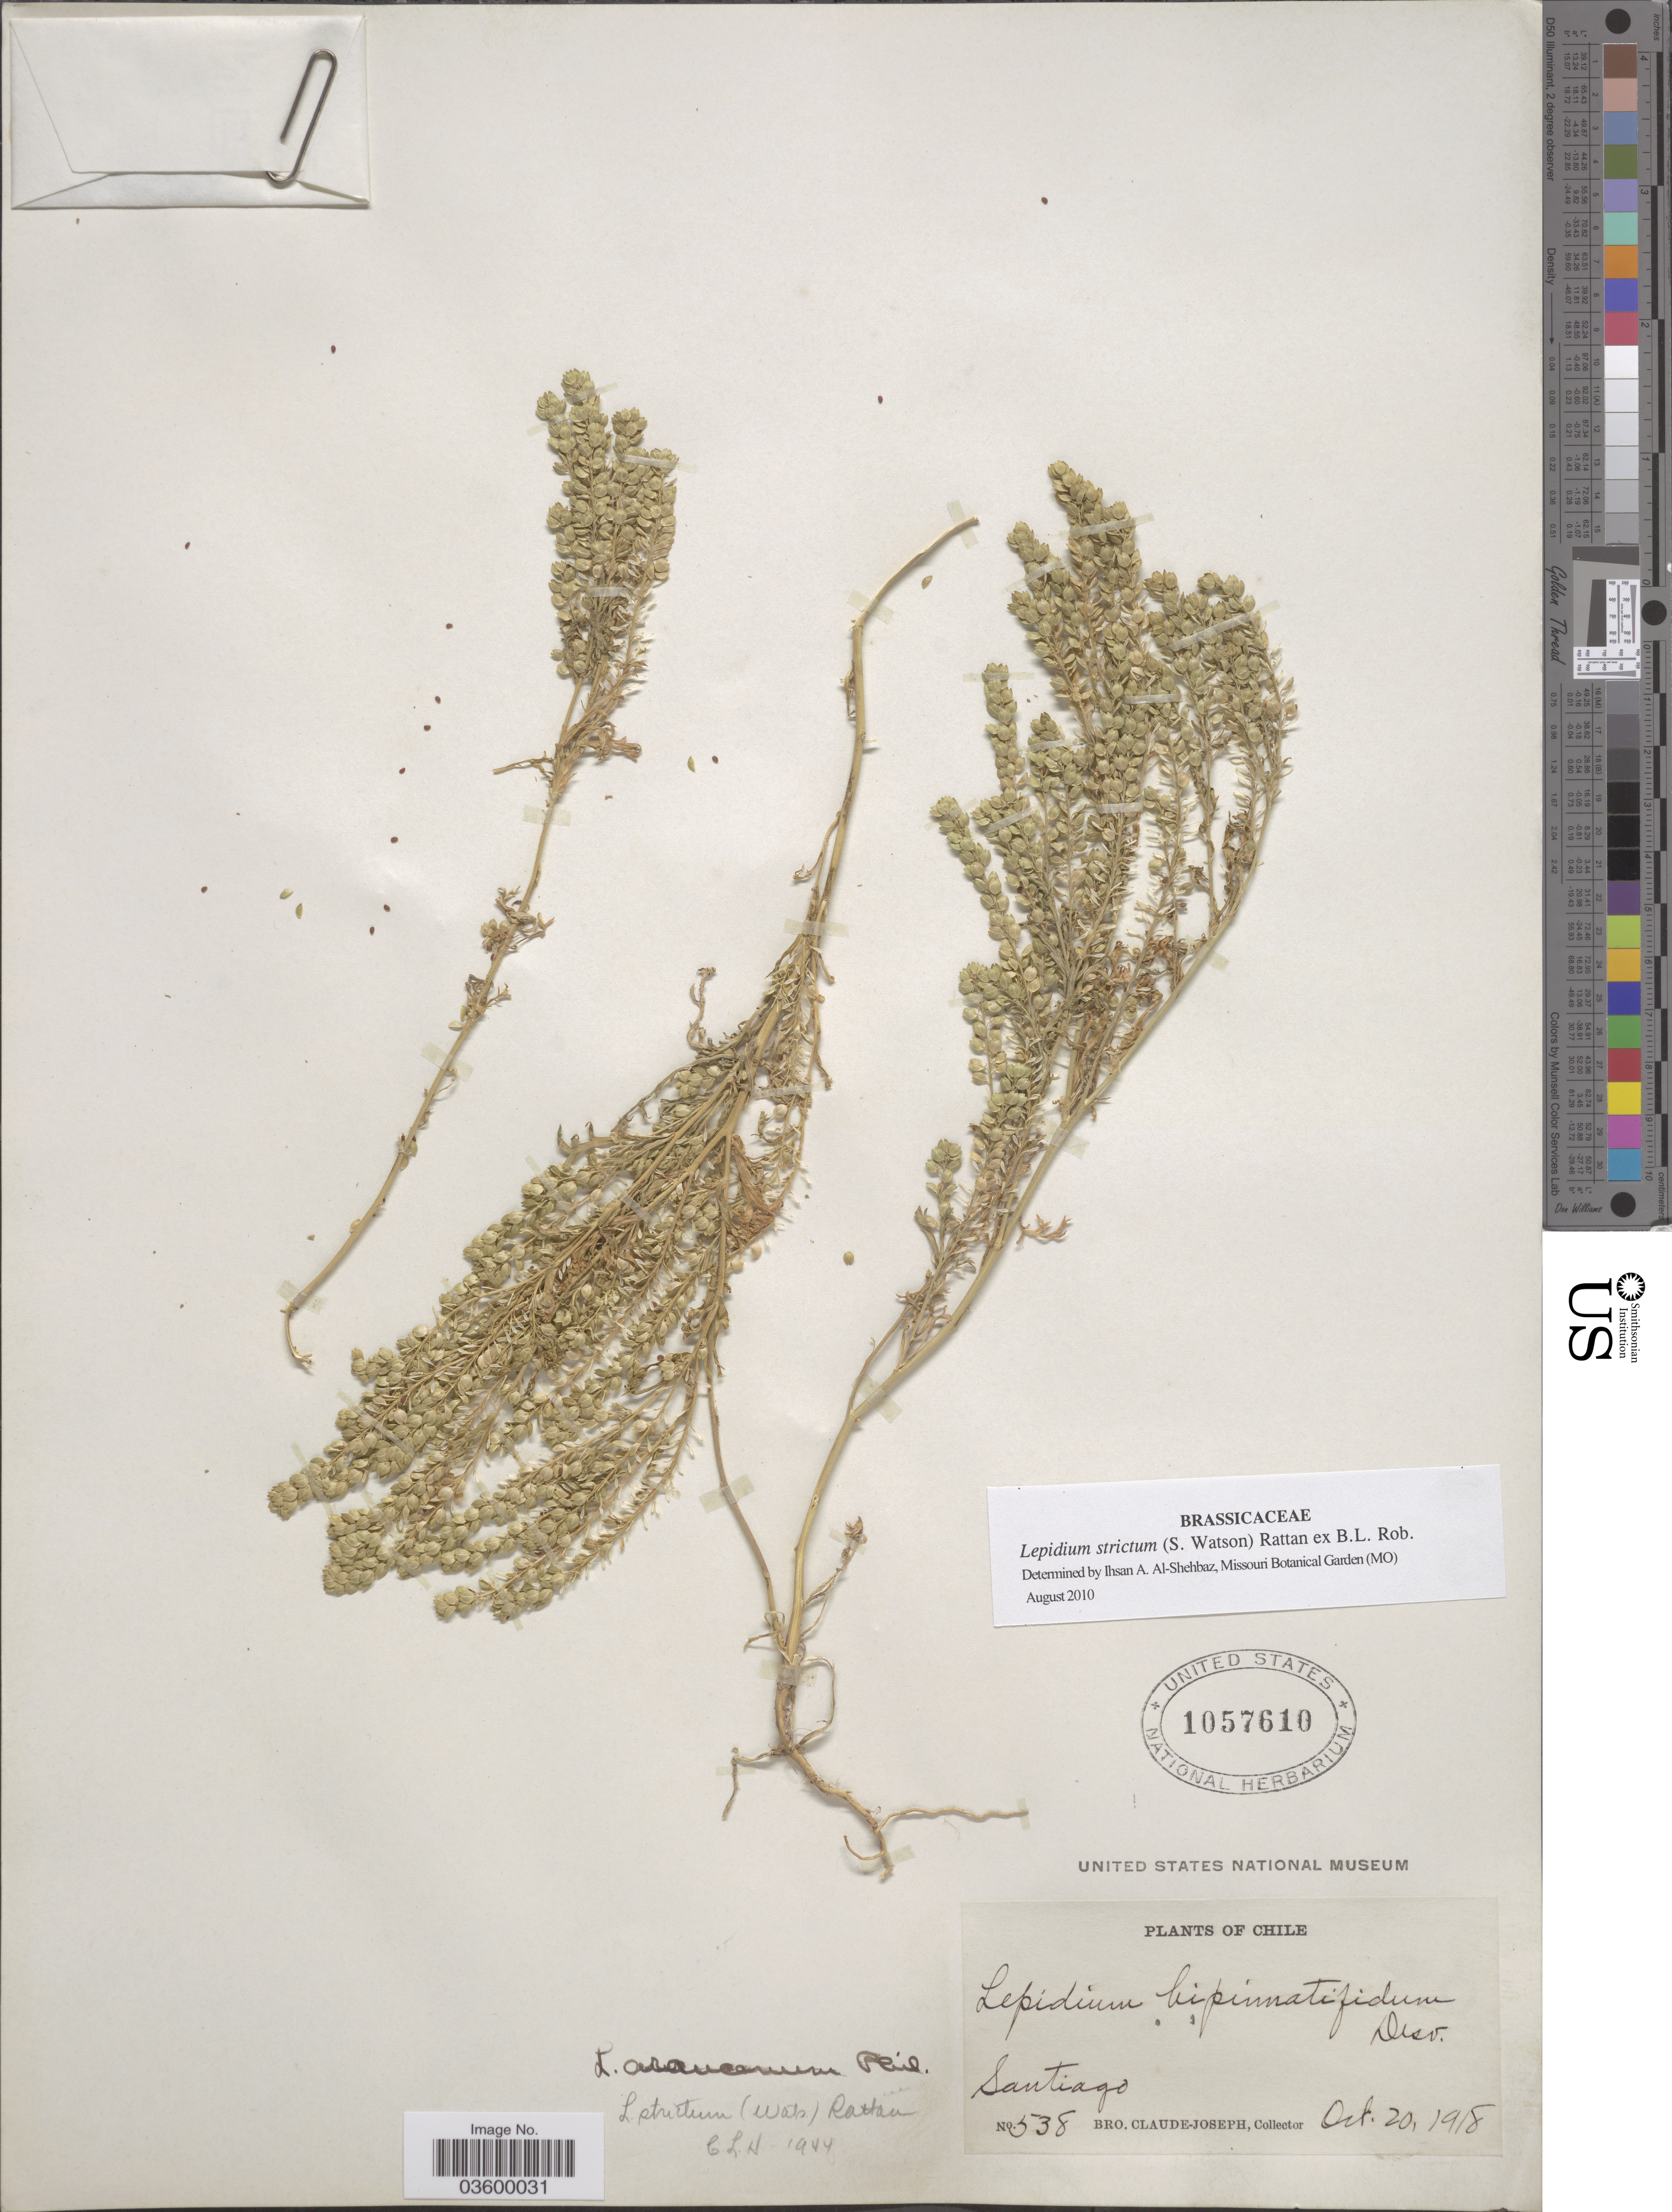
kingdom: Plantae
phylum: Tracheophyta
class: Magnoliopsida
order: Brassicales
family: Brassicaceae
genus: Lepidium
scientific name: Lepidium strictum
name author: (S. Watson) Rattan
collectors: Bro. Claude-Joseph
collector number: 538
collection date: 1918-10-20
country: Chile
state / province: Región Metropolitana (RM)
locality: Santiago.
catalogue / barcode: US 1057610